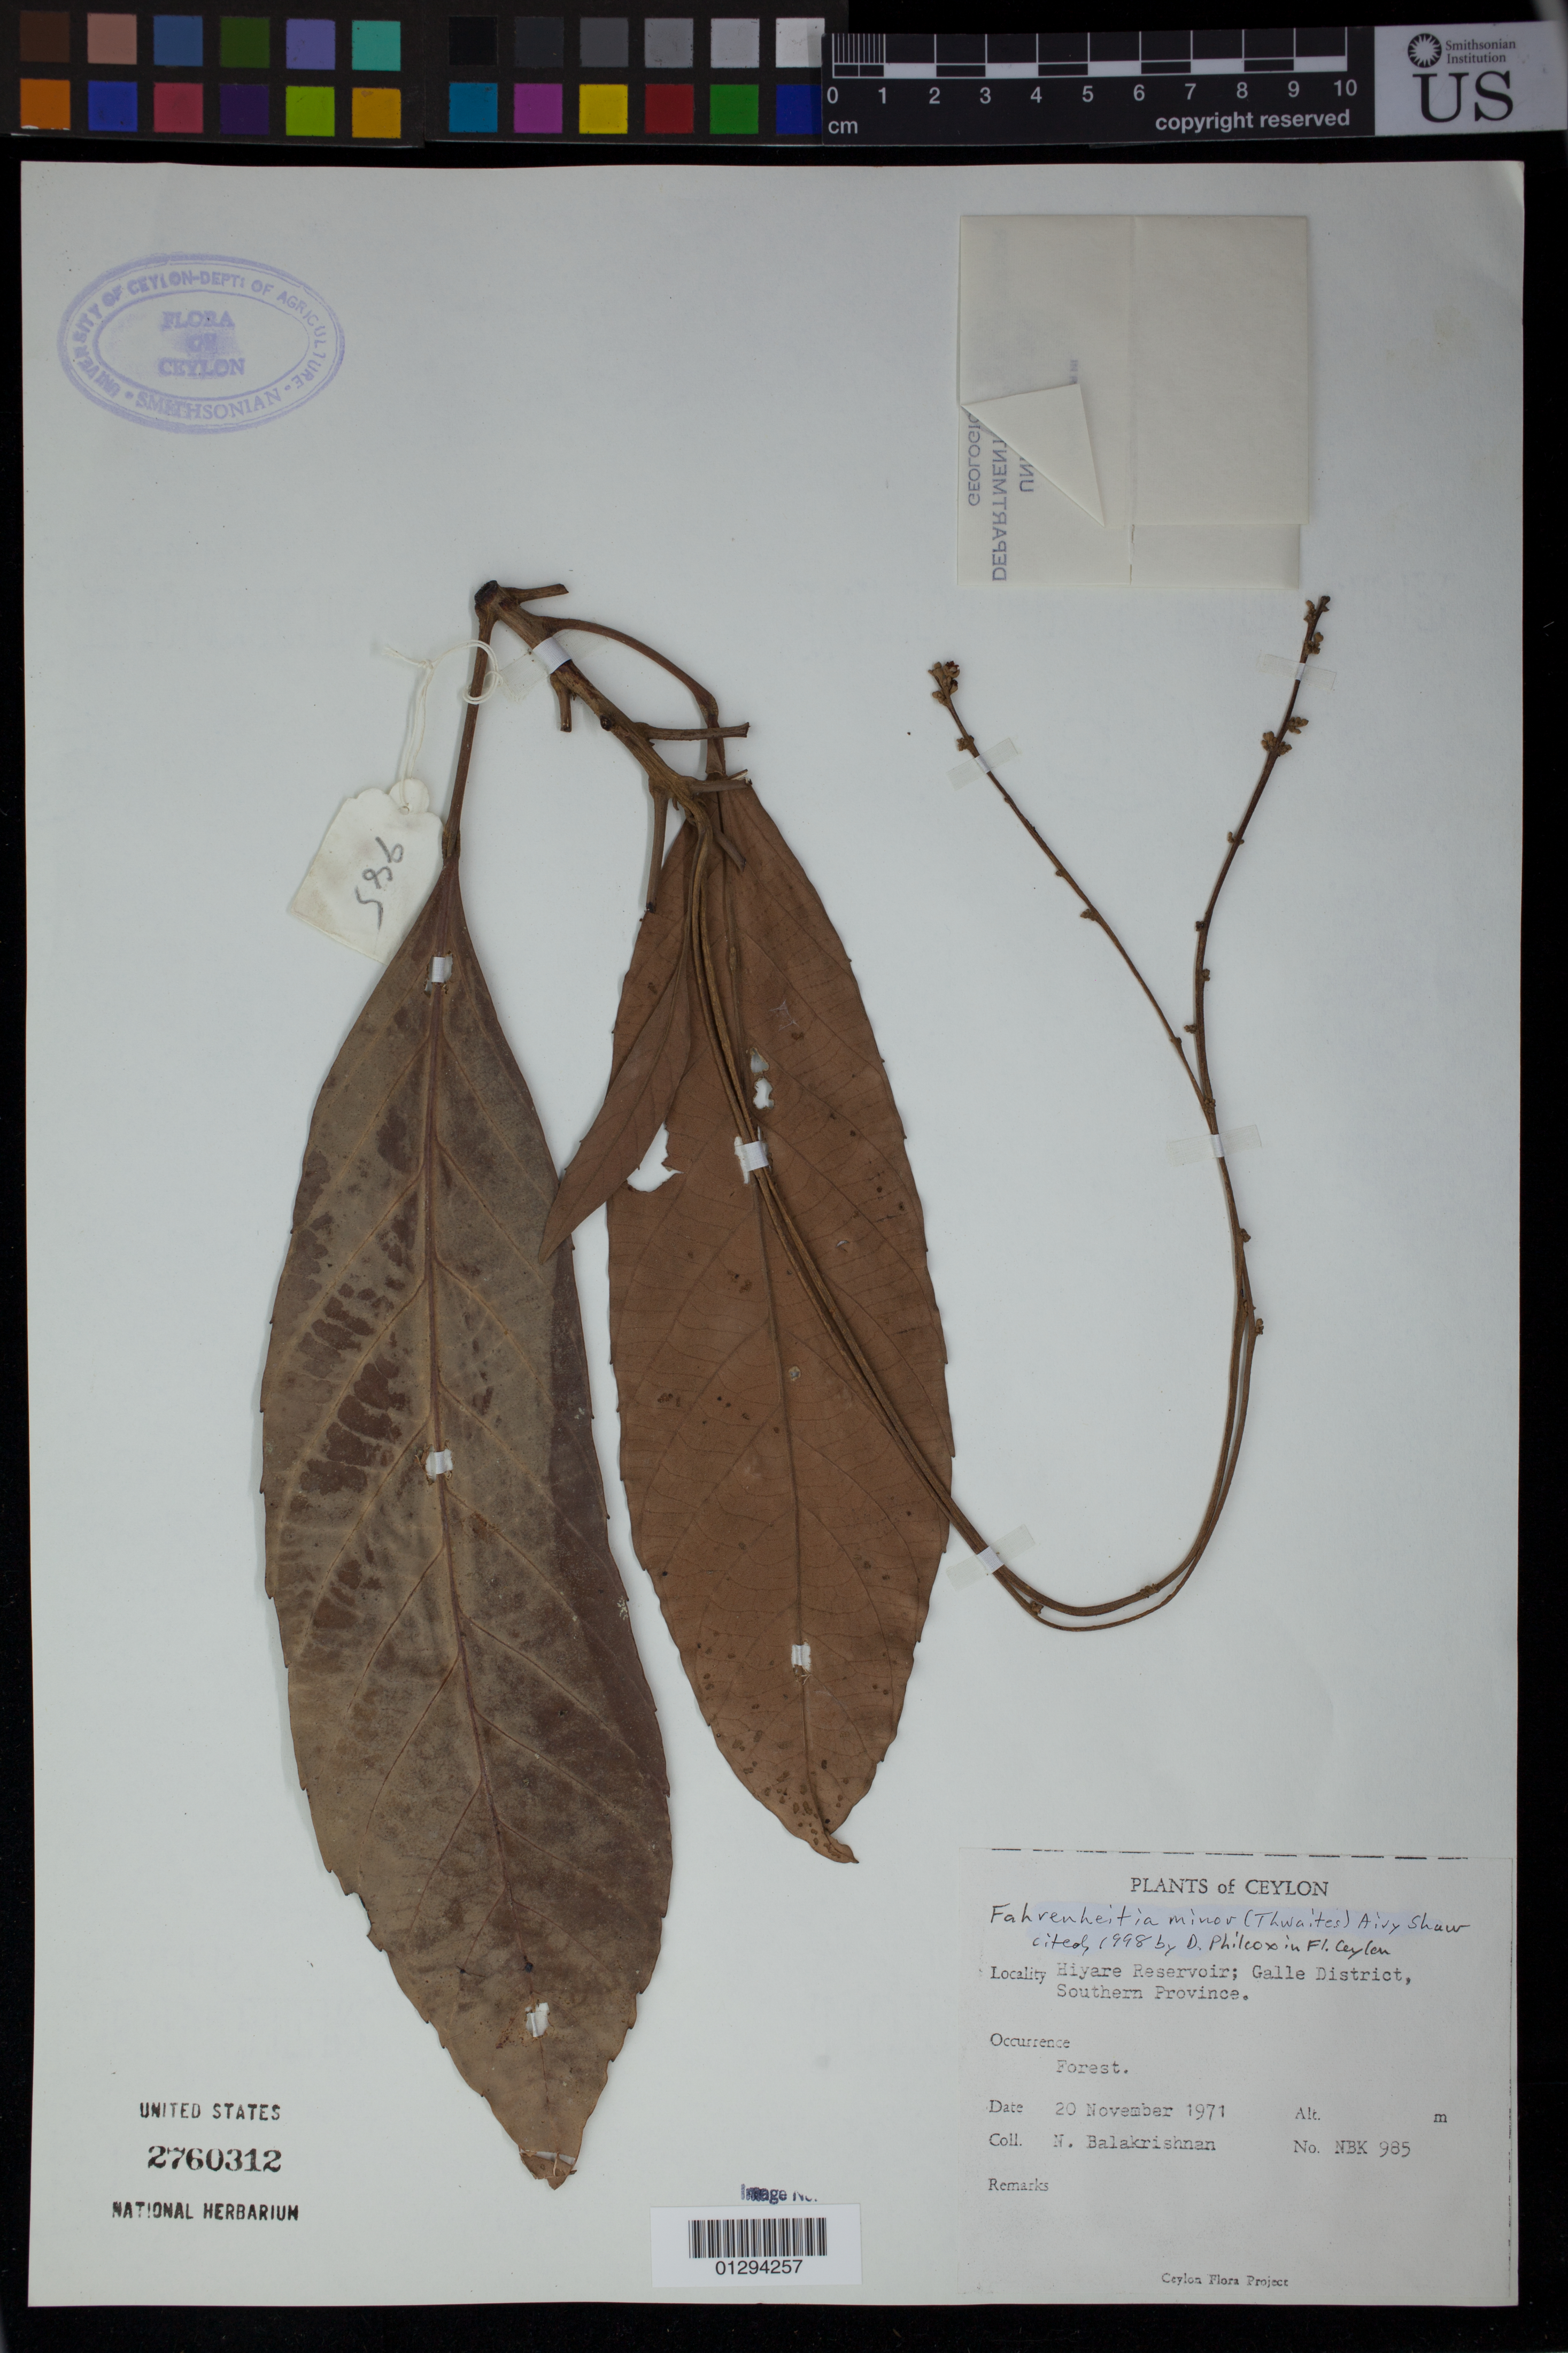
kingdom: Plantae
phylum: Tracheophyta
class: Magnoliopsida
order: Malpighiales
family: Euphorbiaceae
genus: Fahrenheitia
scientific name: Fahrenheitia minor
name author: (Thwaites) Airy Shaw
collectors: N. Balakrishnan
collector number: NBK 985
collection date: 1971-11-20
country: Sri Lanka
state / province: Southern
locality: Hiyare Reservoir; Galle District.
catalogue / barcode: US 2760312